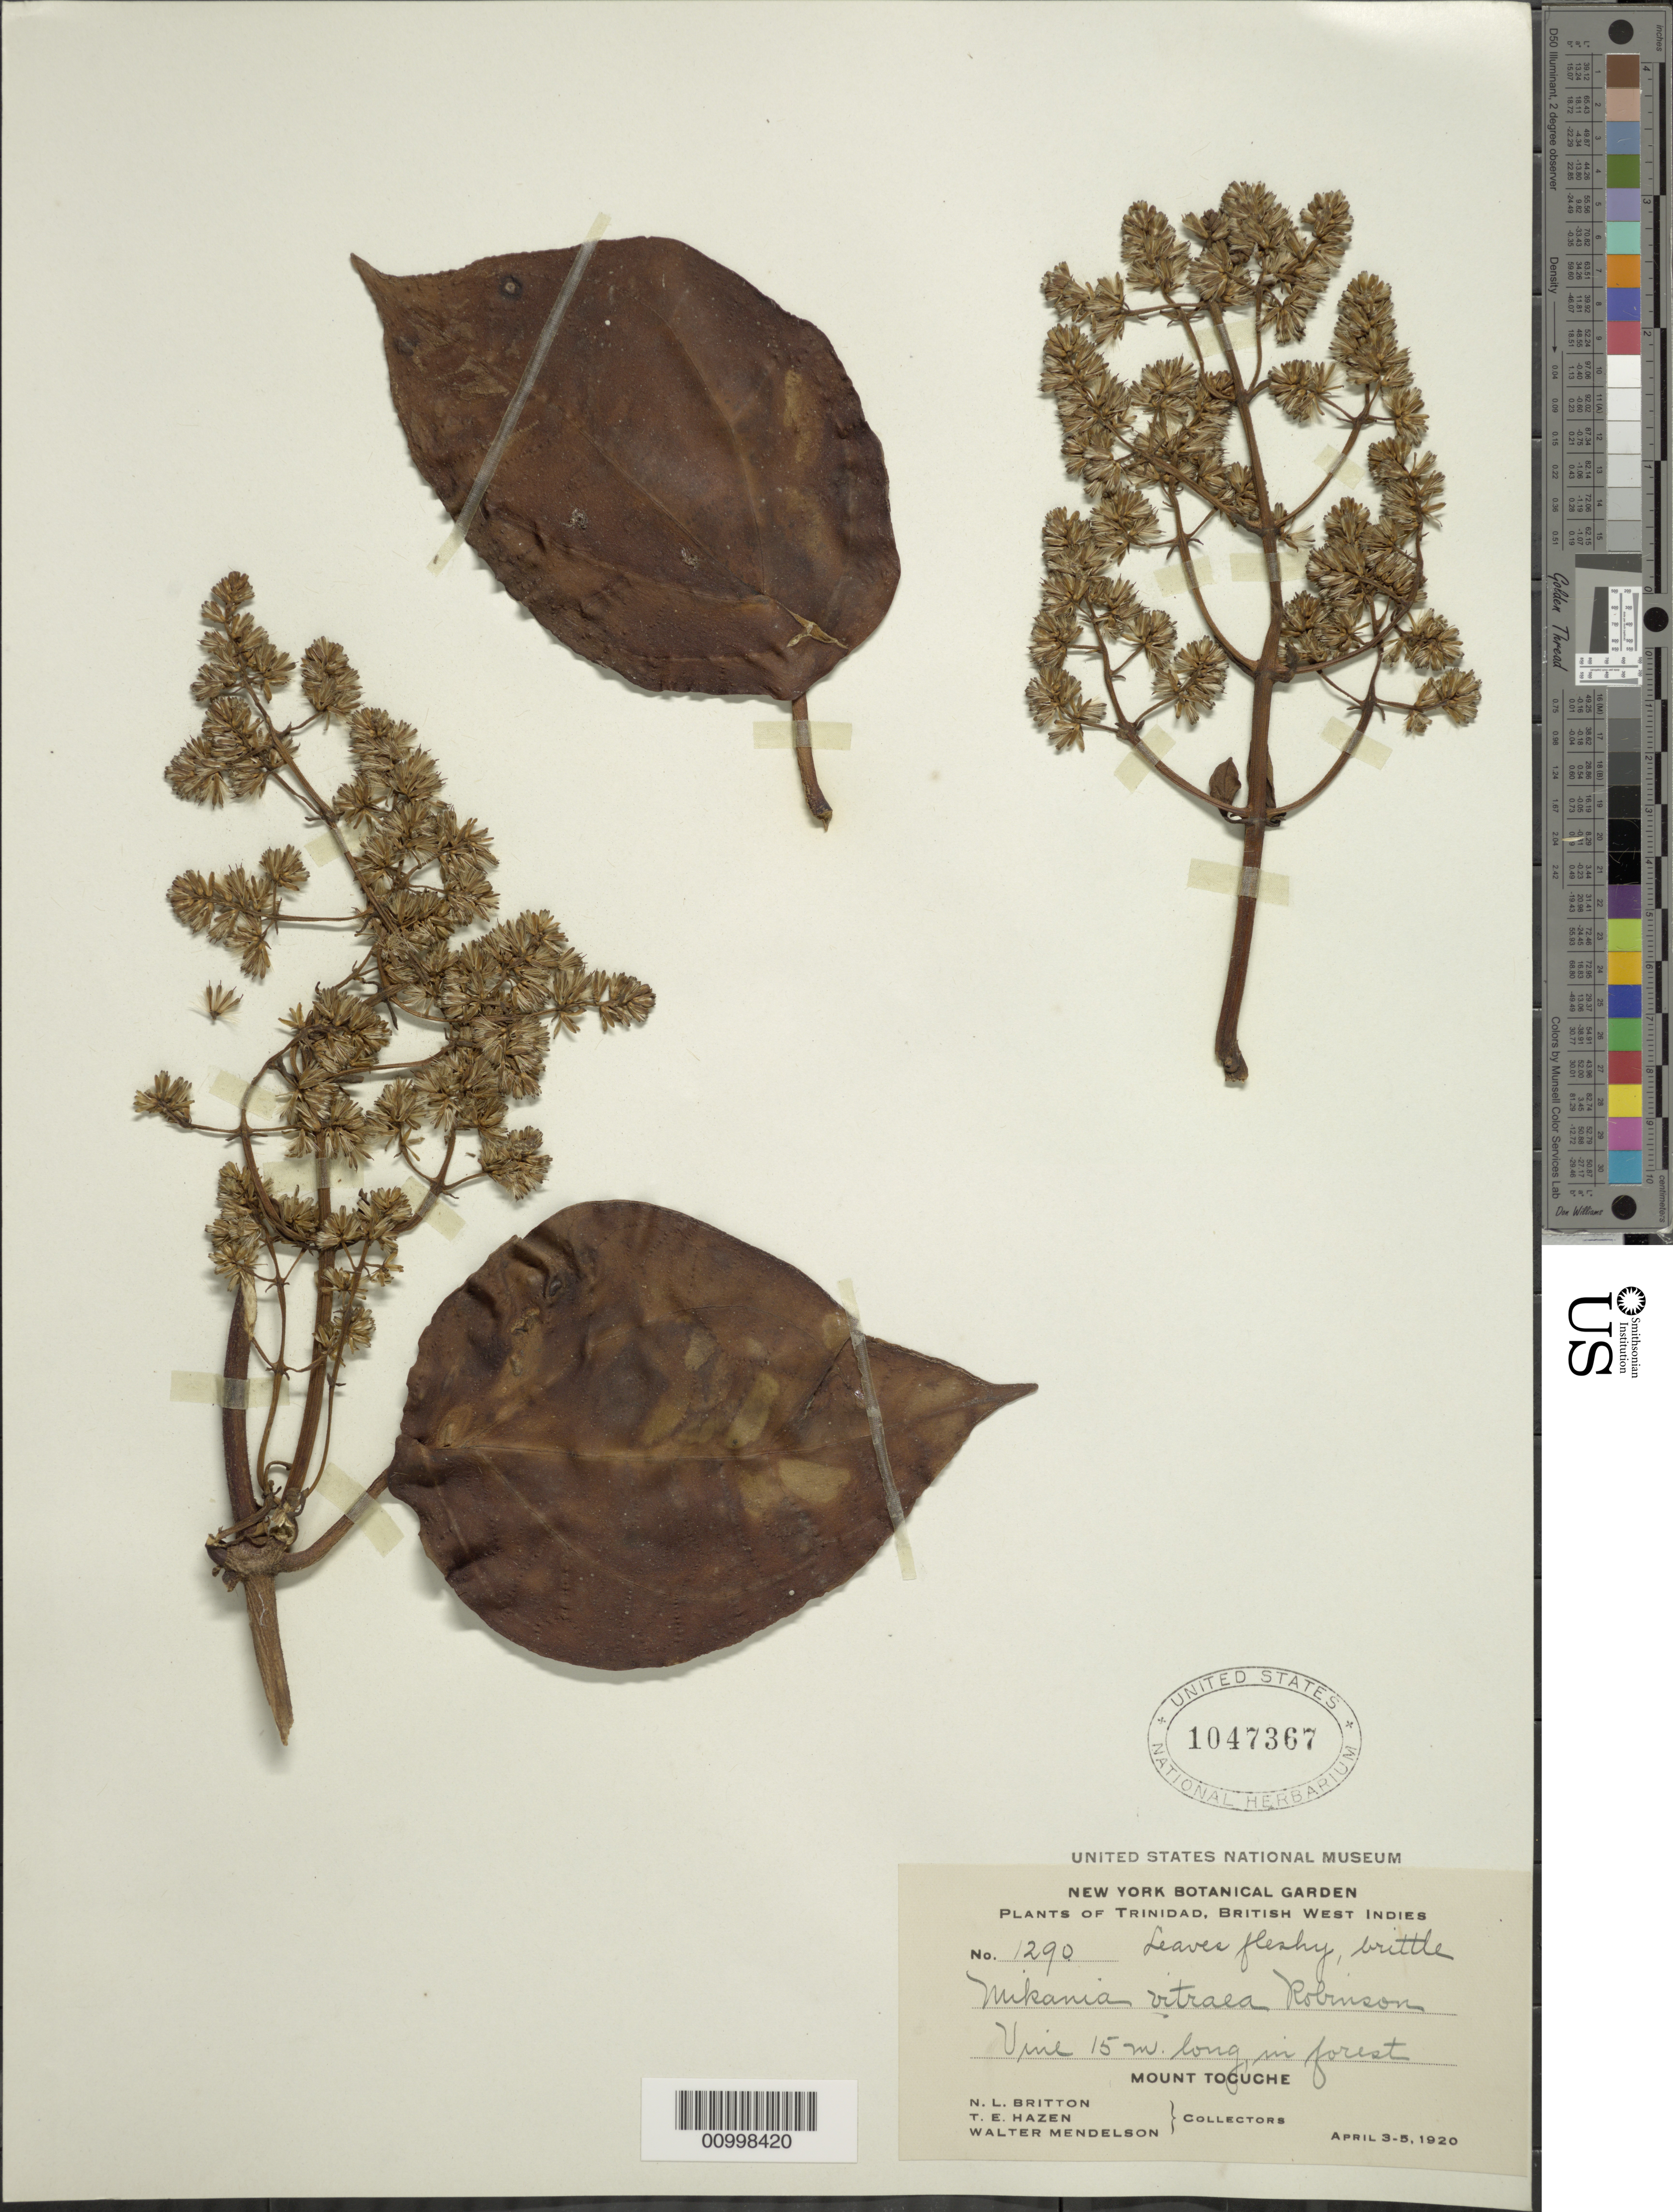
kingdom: Plantae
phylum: Tracheophyta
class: Magnoliopsida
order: Asterales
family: Asteraceae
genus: Mikania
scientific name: Mikania hookeriana var. platyphylla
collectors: N. Britton, T. E. Hazen & W. Mendelson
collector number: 1290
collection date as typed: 03 Apr 1920 to 05 Apr 1920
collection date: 1920-04-03/1920-04-05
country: Trinidad and Tobago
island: Trinidad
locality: Mount Tocuche, in forest.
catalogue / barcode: US 1047367